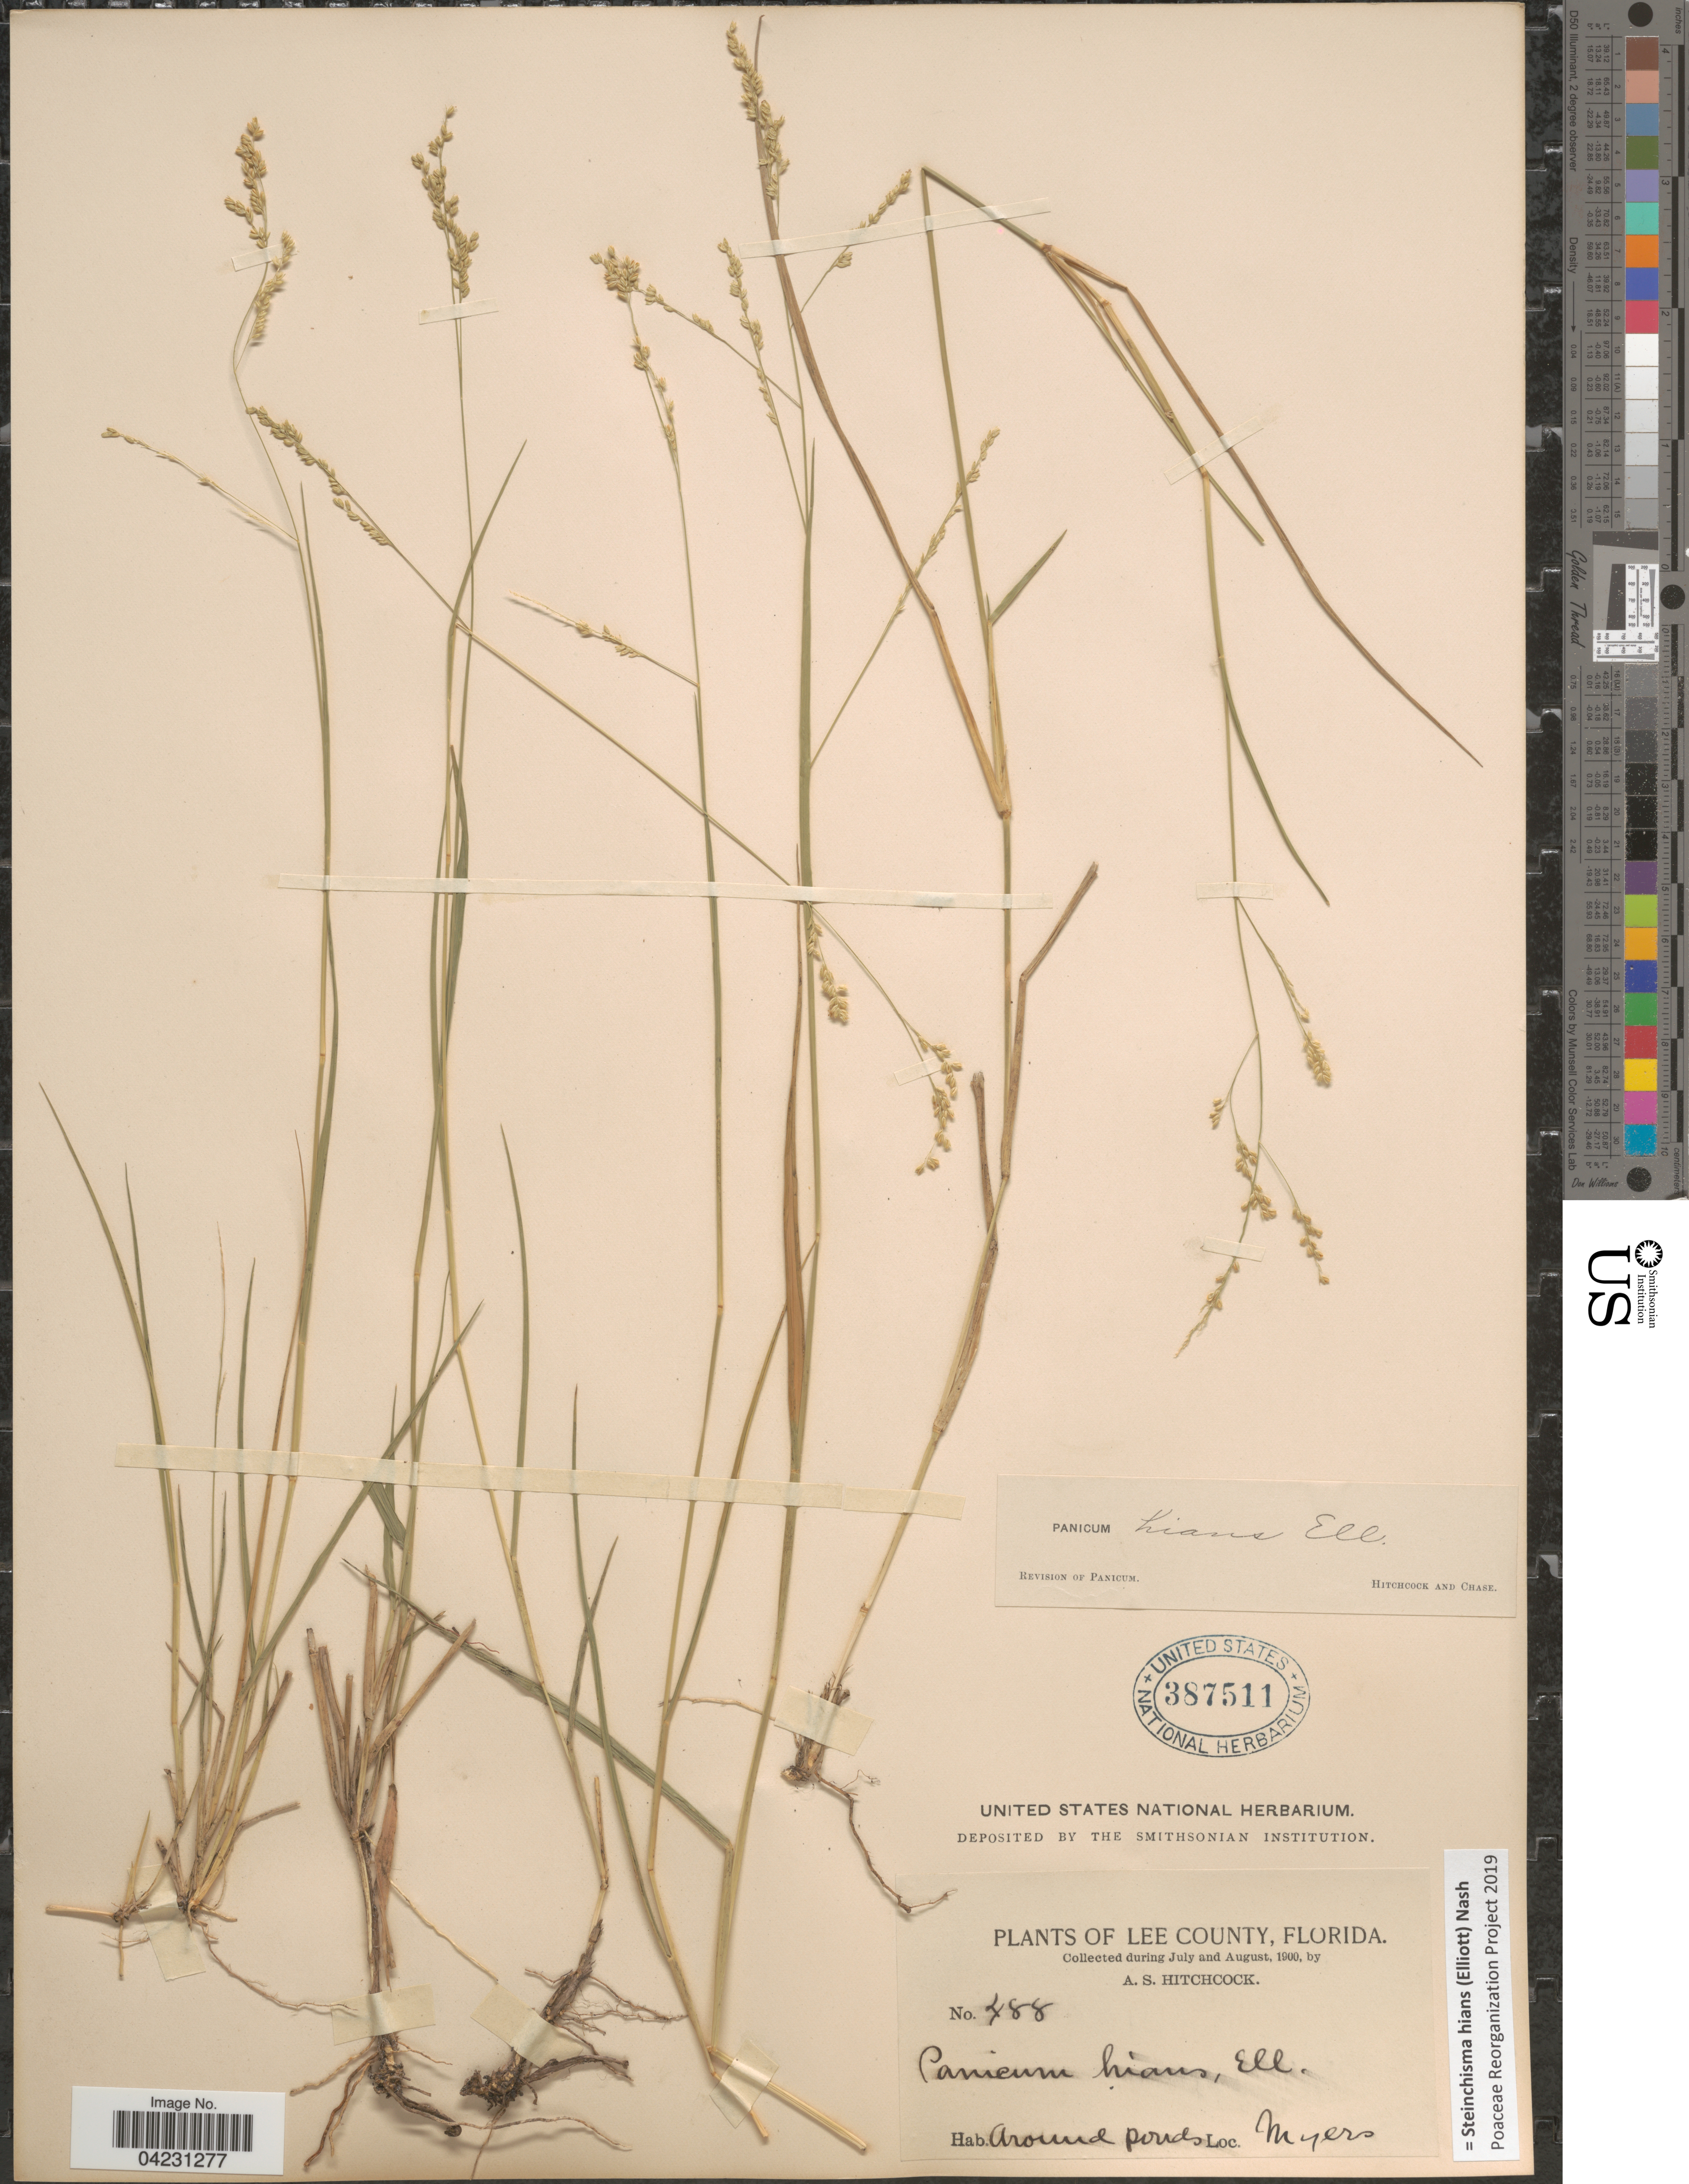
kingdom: Plantae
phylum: Tracheophyta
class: Liliopsida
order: Poales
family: Poaceae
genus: Steinchisma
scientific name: Steinchisma hians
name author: (Elliott) Nash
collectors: A. S. Hitchcock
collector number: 488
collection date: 1900-07/1900-08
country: United States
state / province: Florida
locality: Lee County. Around ponds. Myers.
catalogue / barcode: US 387511